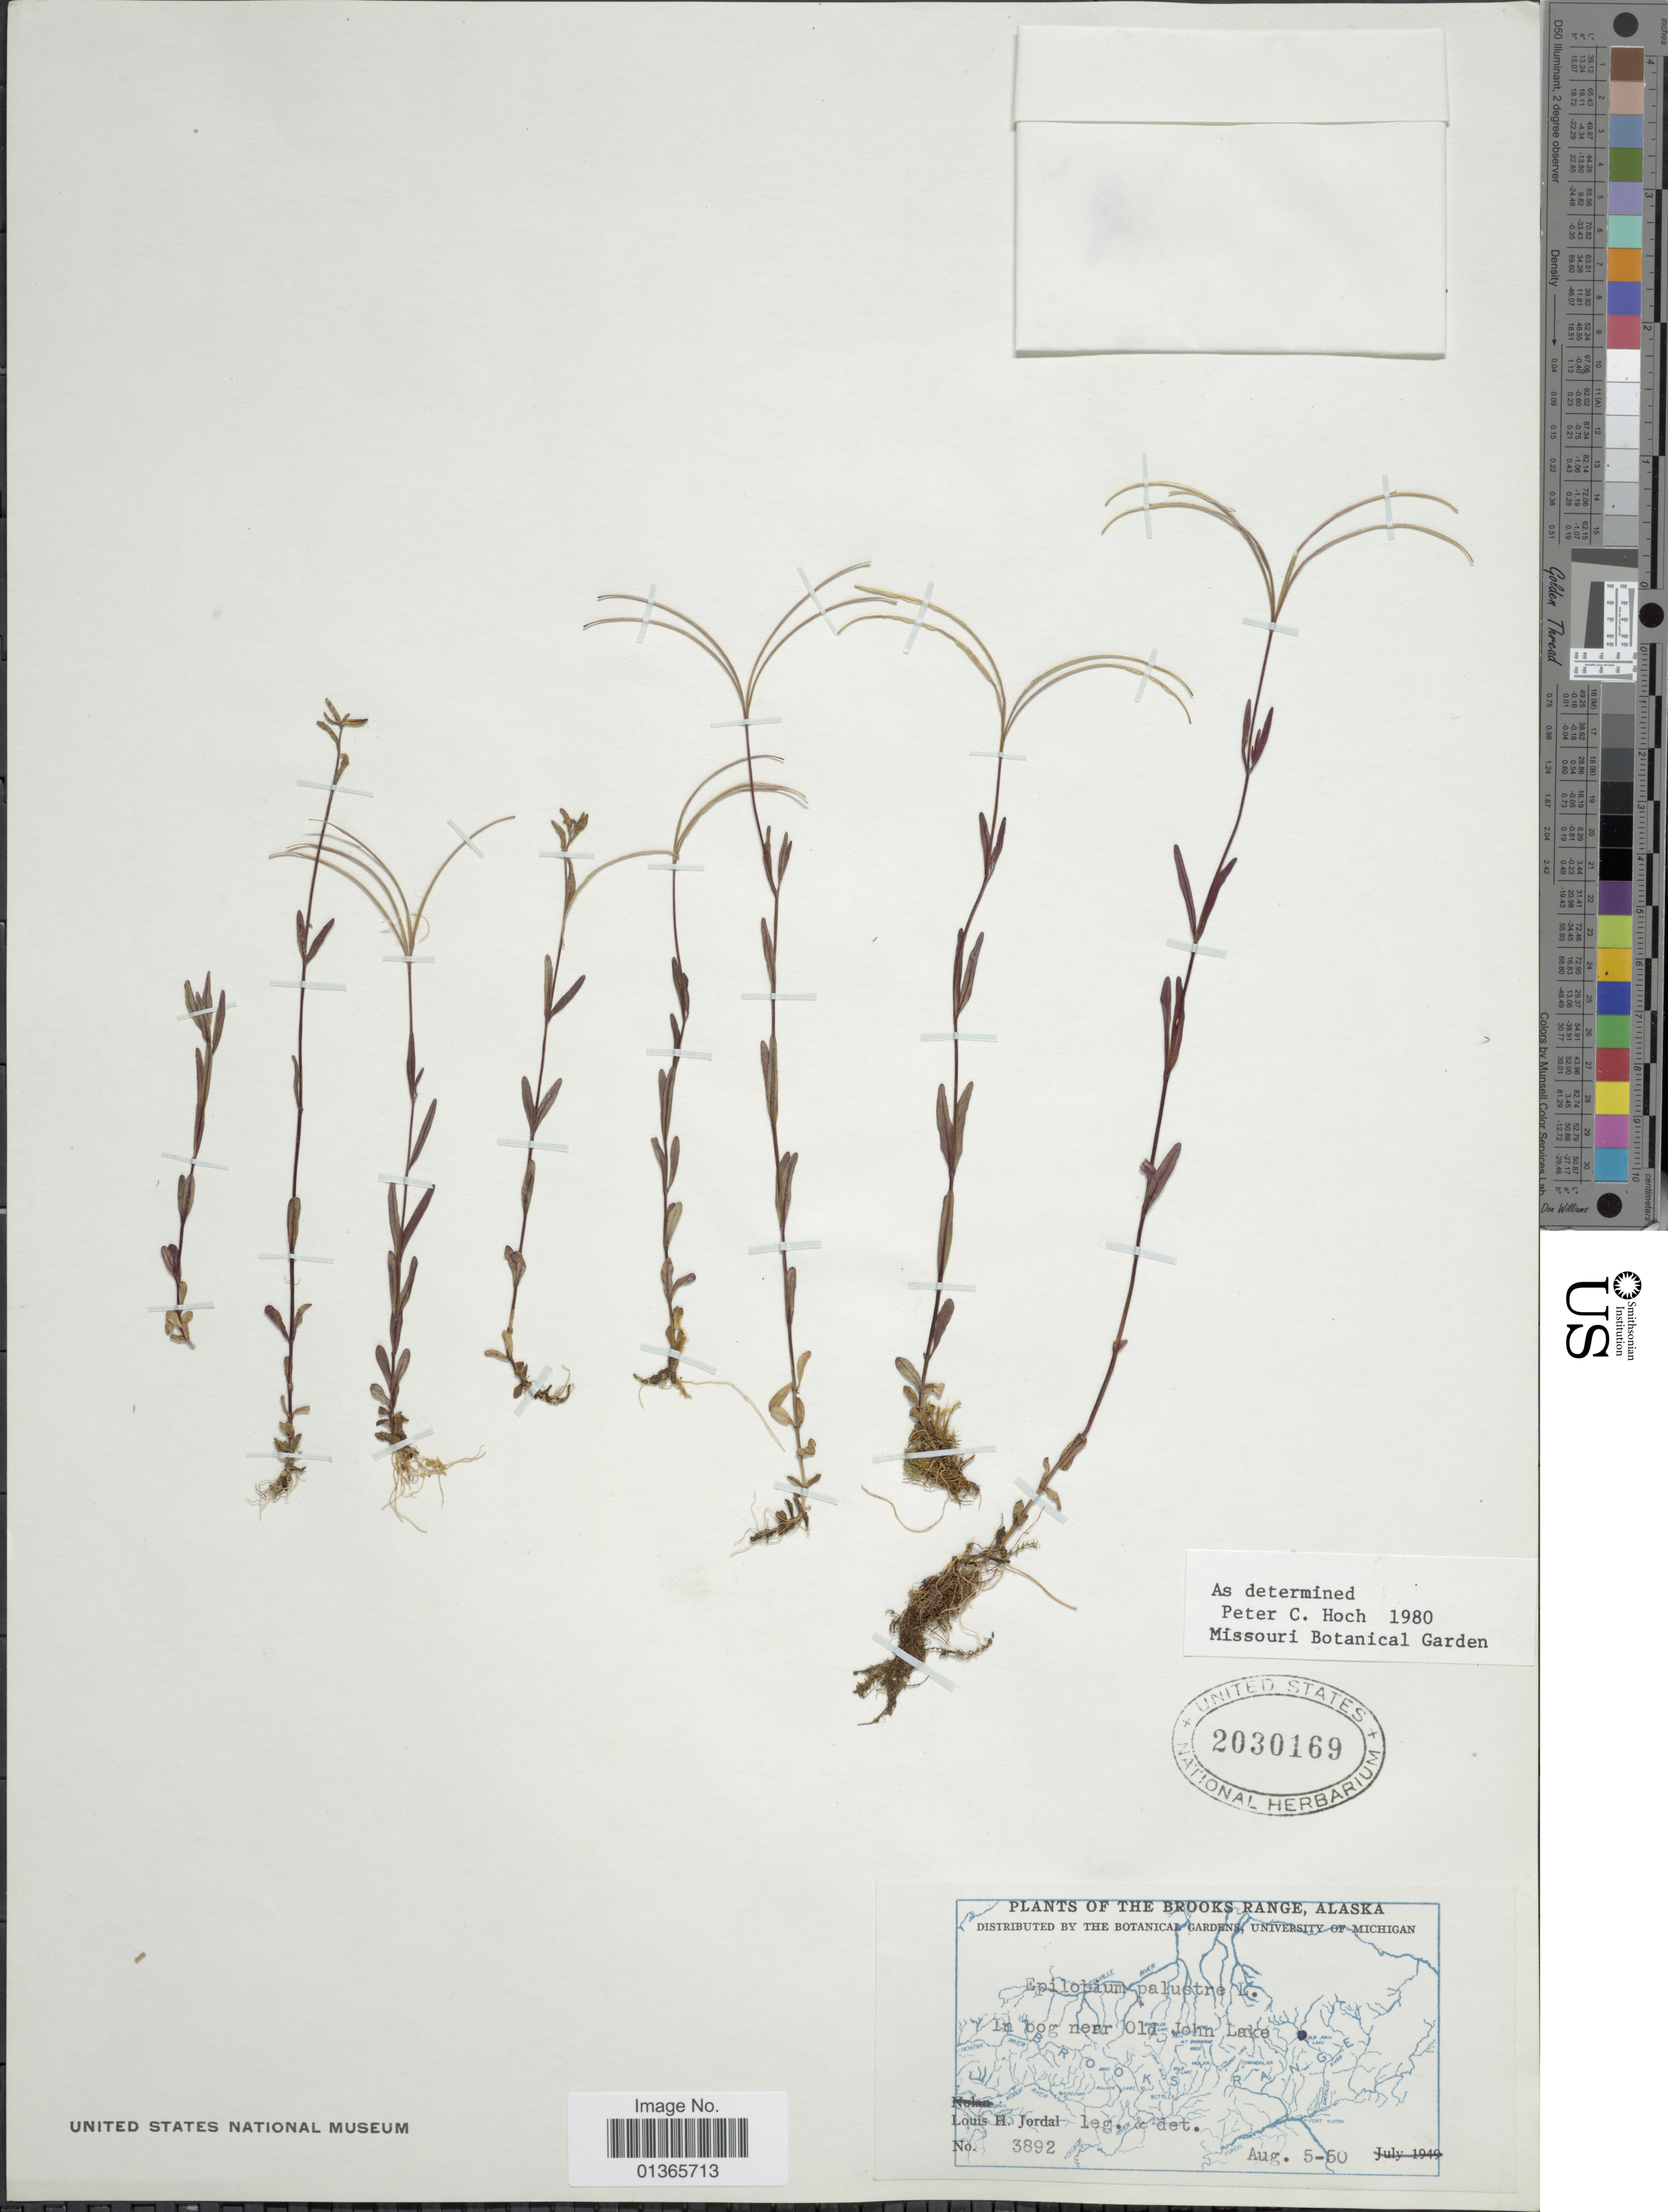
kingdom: Plantae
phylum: Tracheophyta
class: Magnoliopsida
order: Myrtales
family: Onagraceae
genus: Epilobium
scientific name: Epilobium palustre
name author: L.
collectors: L. Jordal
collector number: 3892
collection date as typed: Transcribed d/m/y: 5/8/60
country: United States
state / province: Alaska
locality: Brooks Range. In bog near Old John Lake.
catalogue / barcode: US 2030169